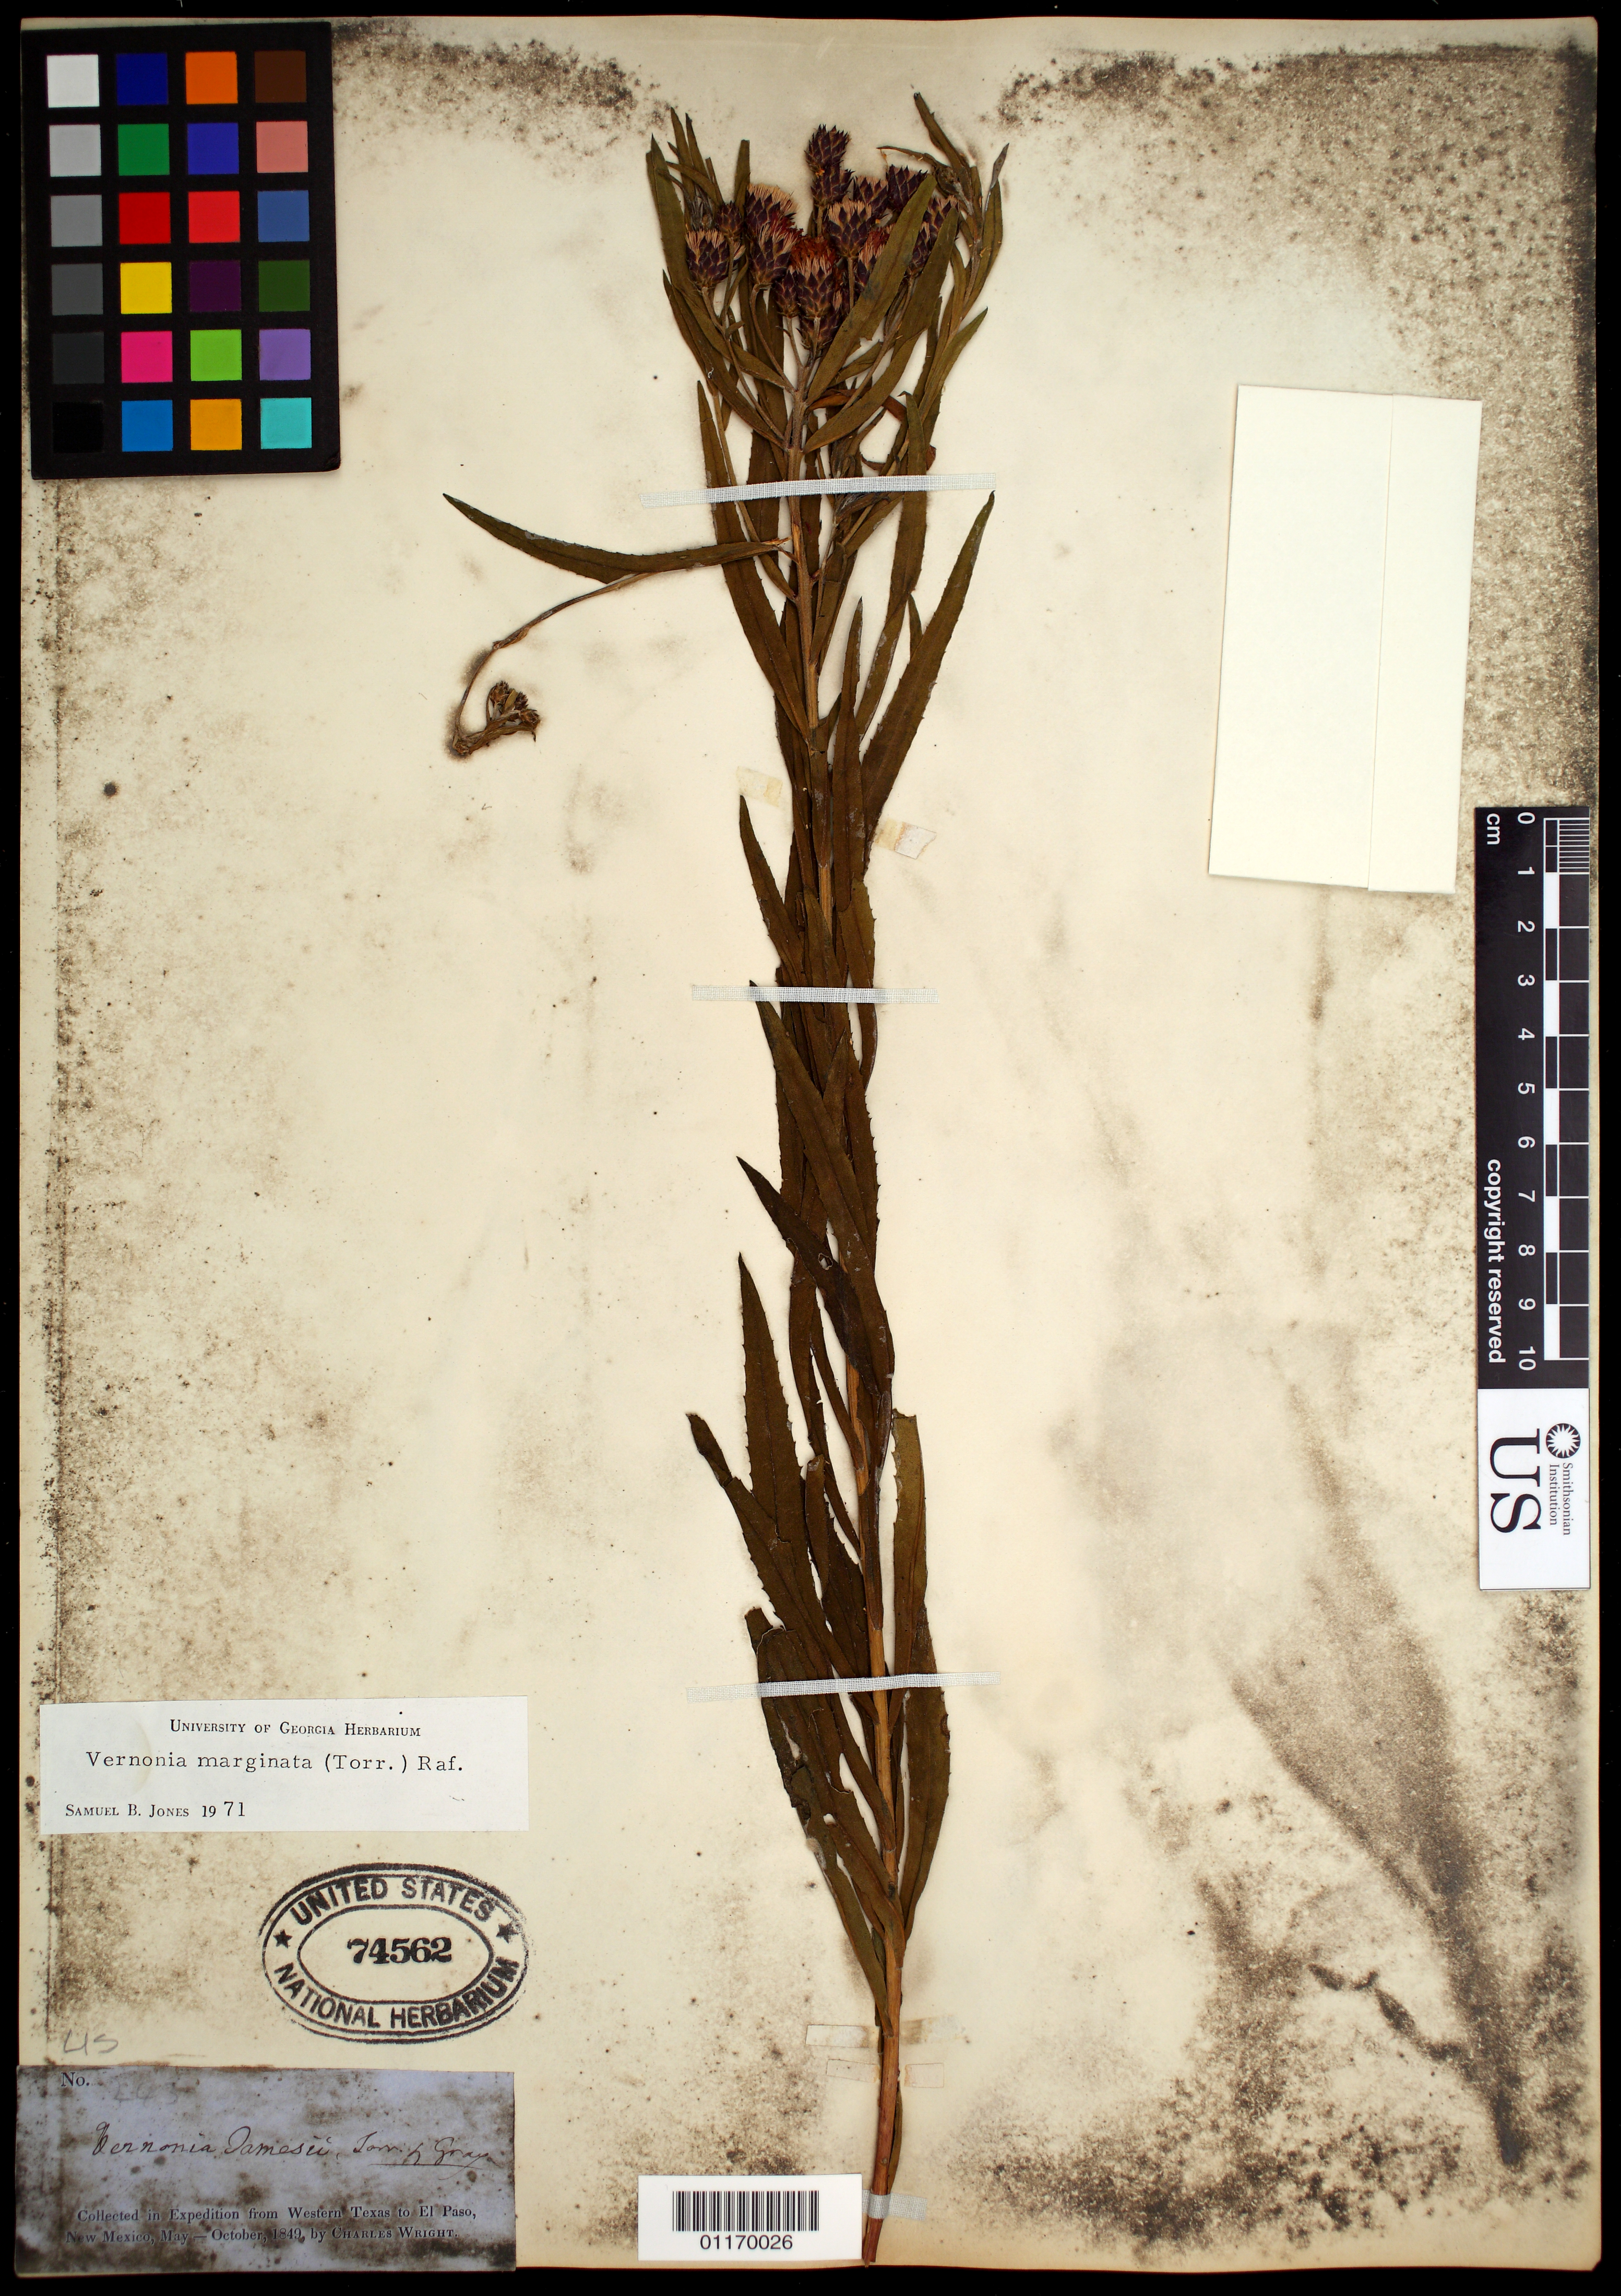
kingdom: Plantae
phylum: Tracheophyta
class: Magnoliopsida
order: Asterales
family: Asteraceae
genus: Vernonia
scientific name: Vernonia marginata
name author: (Torr.) Raf.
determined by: Jones, S. B.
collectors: C. Wright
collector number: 443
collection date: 1849-05/1849-10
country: United States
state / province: New Mexico / Texas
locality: from Western Texas to El Paso, New Mexico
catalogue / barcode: US 74562